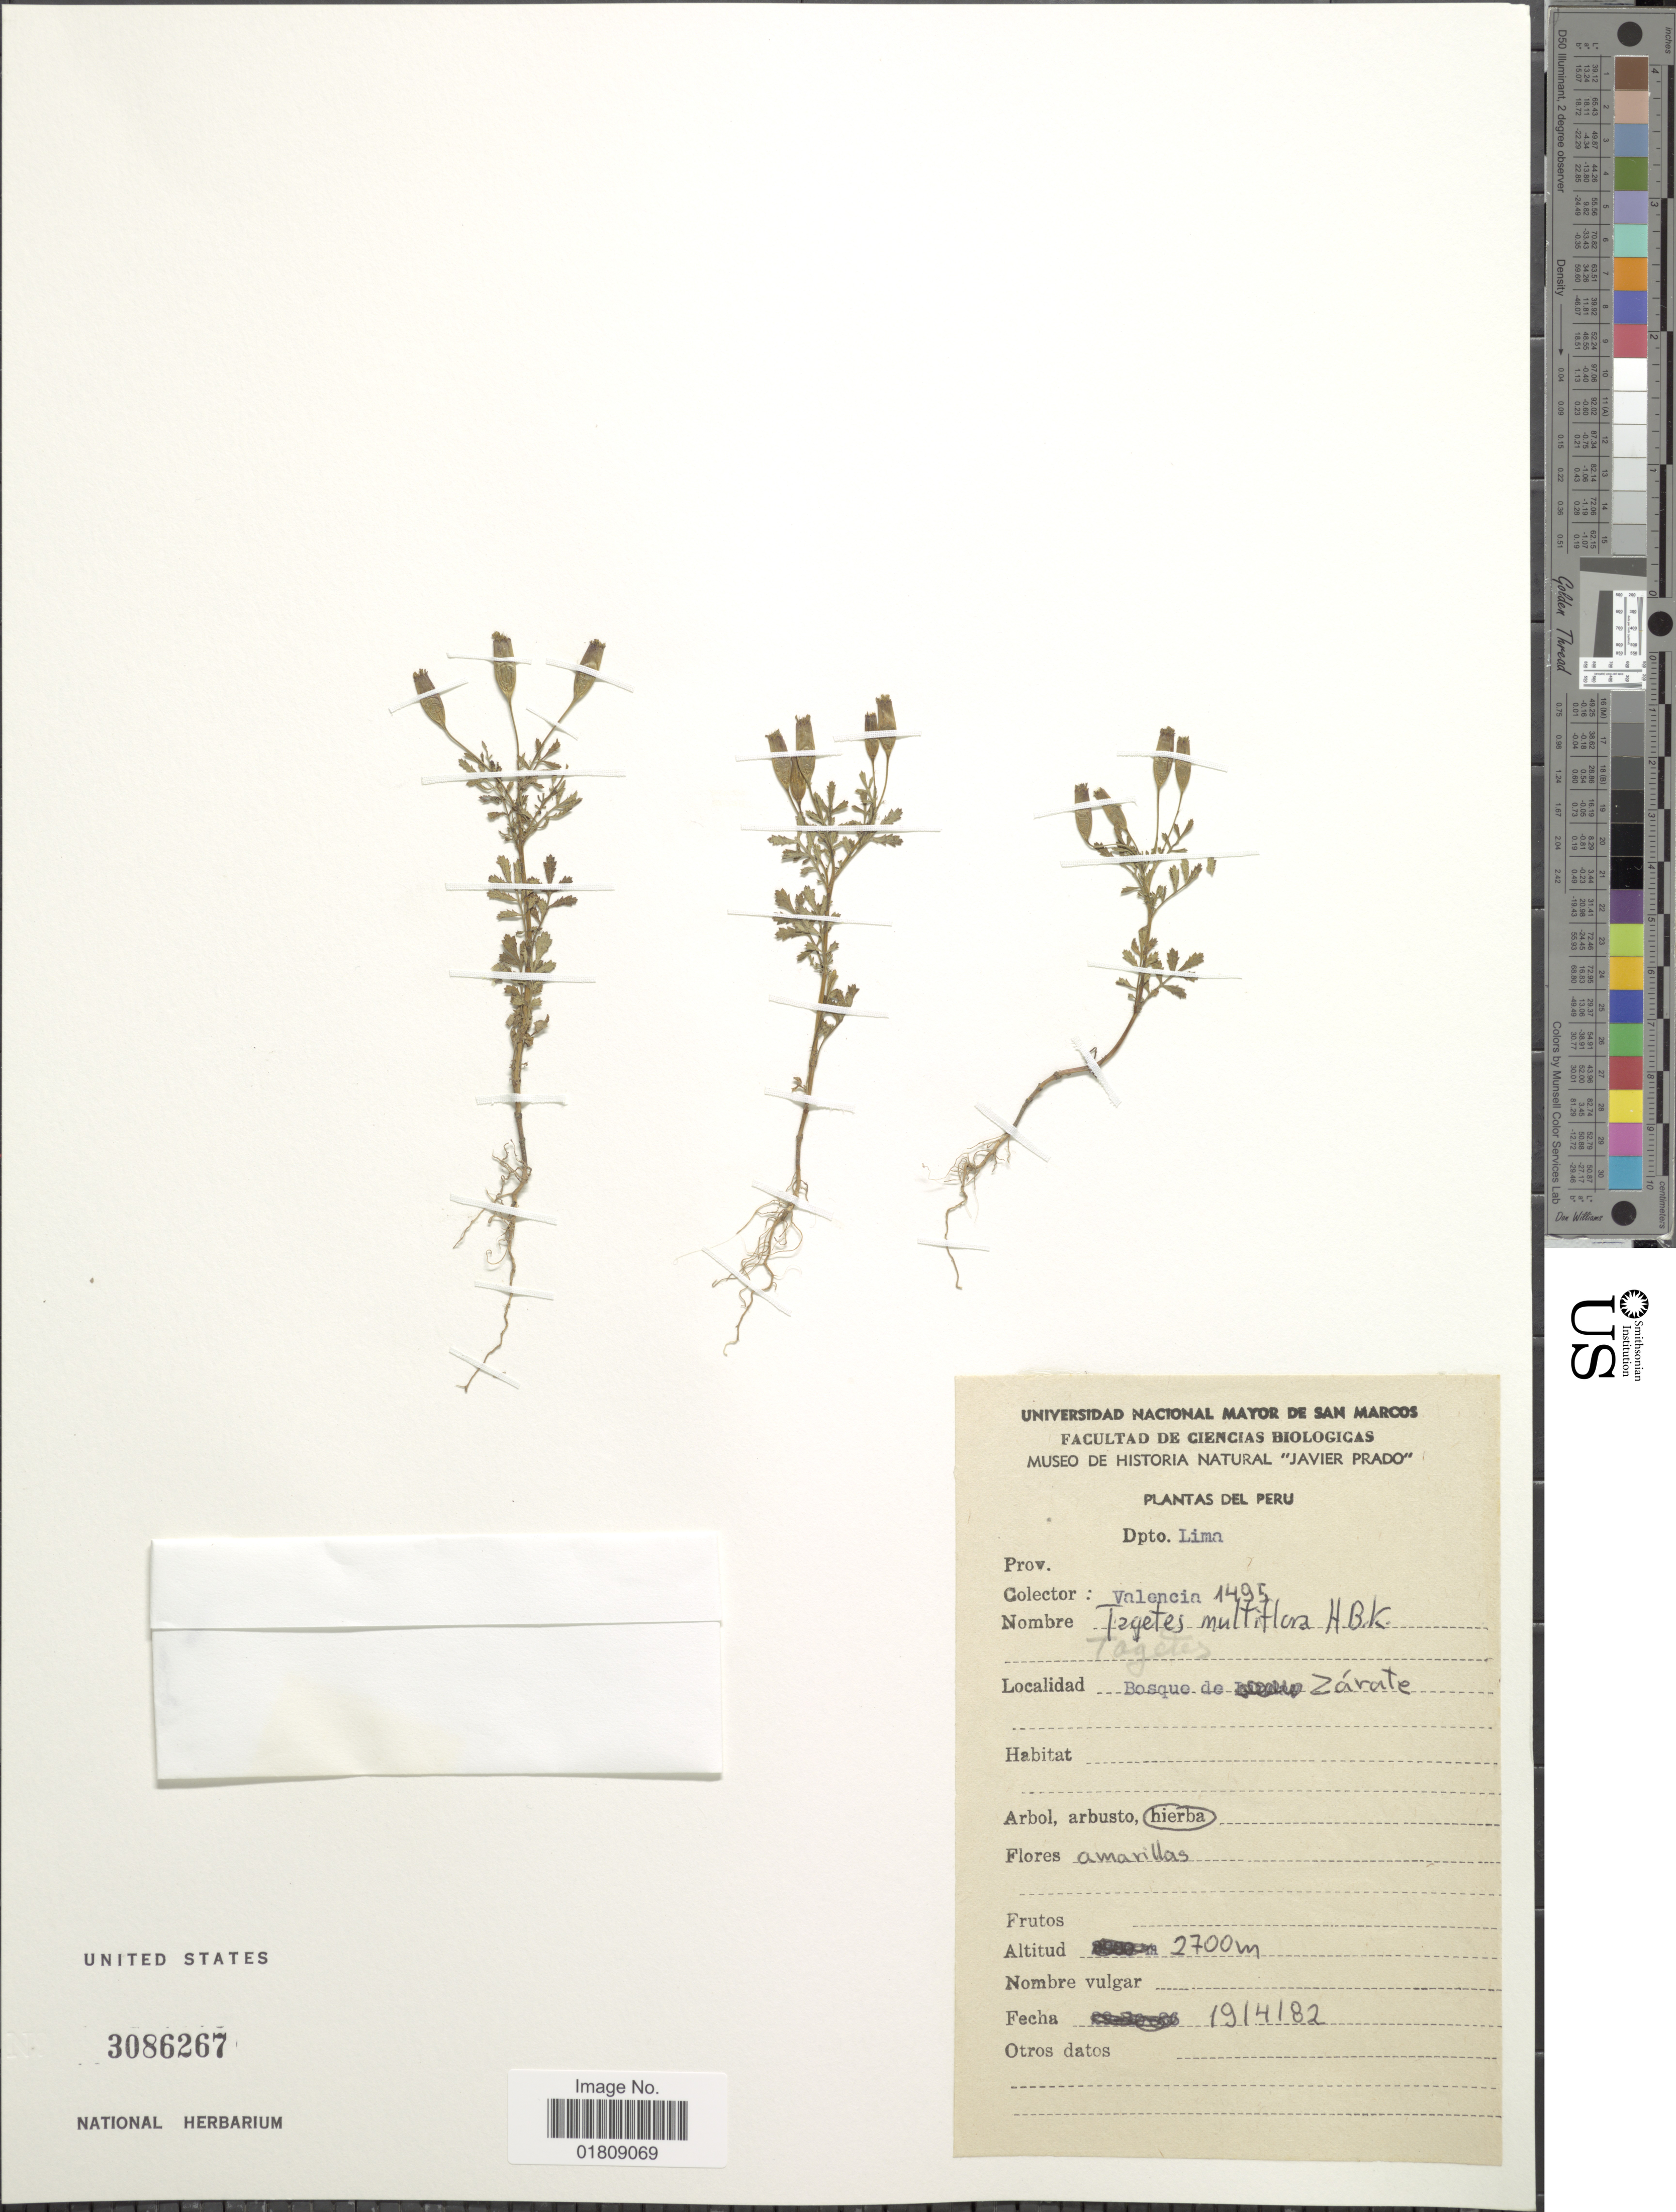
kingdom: Plantae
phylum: Tracheophyta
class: Magnoliopsida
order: Asterales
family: Asteraceae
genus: Tagetes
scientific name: Tagetes gracilis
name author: DC.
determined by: Schiavinato, Dario J.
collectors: -. Valencia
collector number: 1495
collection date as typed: Transcribed d/m/y: 19/4/82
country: Peru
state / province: Lima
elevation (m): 2700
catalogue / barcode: US 3086267